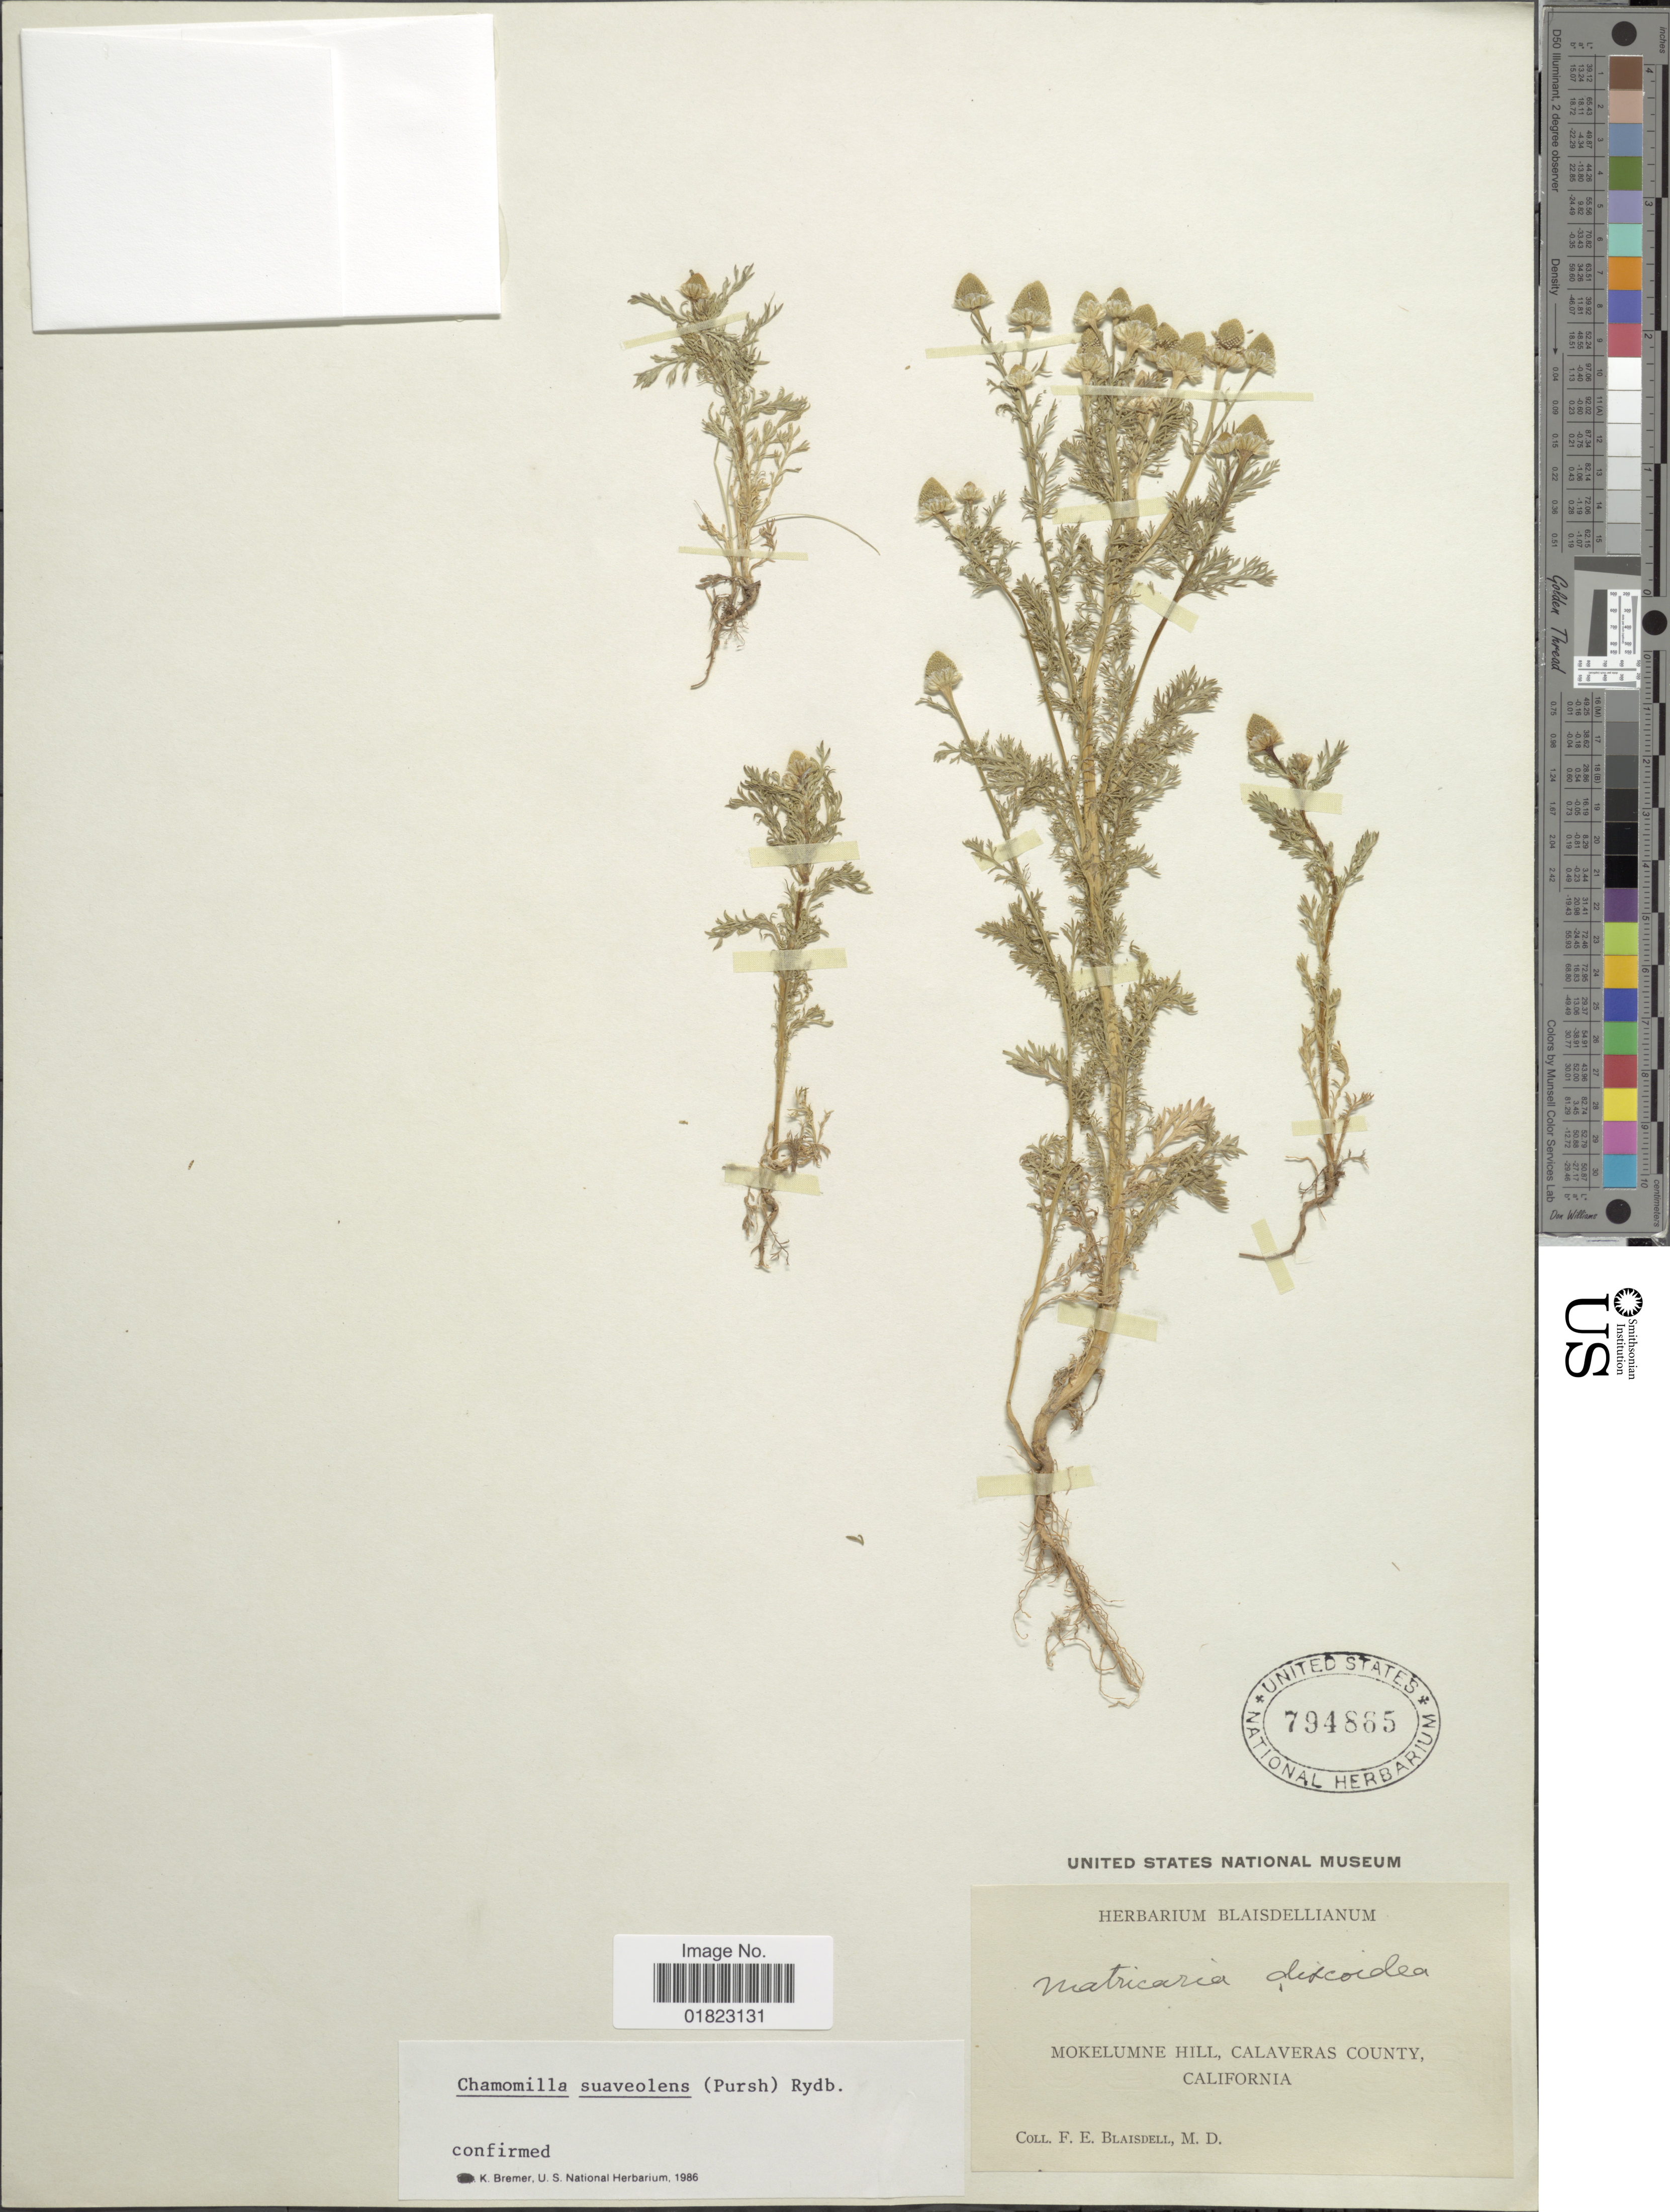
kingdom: Plantae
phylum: Tracheophyta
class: Magnoliopsida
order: Asterales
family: Asteraceae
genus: Matricaria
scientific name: Matricaria matricarioides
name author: (Less.) Porter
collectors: F. Blaisdell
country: United States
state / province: California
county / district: Calaveras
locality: Mokelumne Hill, Calaveras County, California.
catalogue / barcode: US 794865